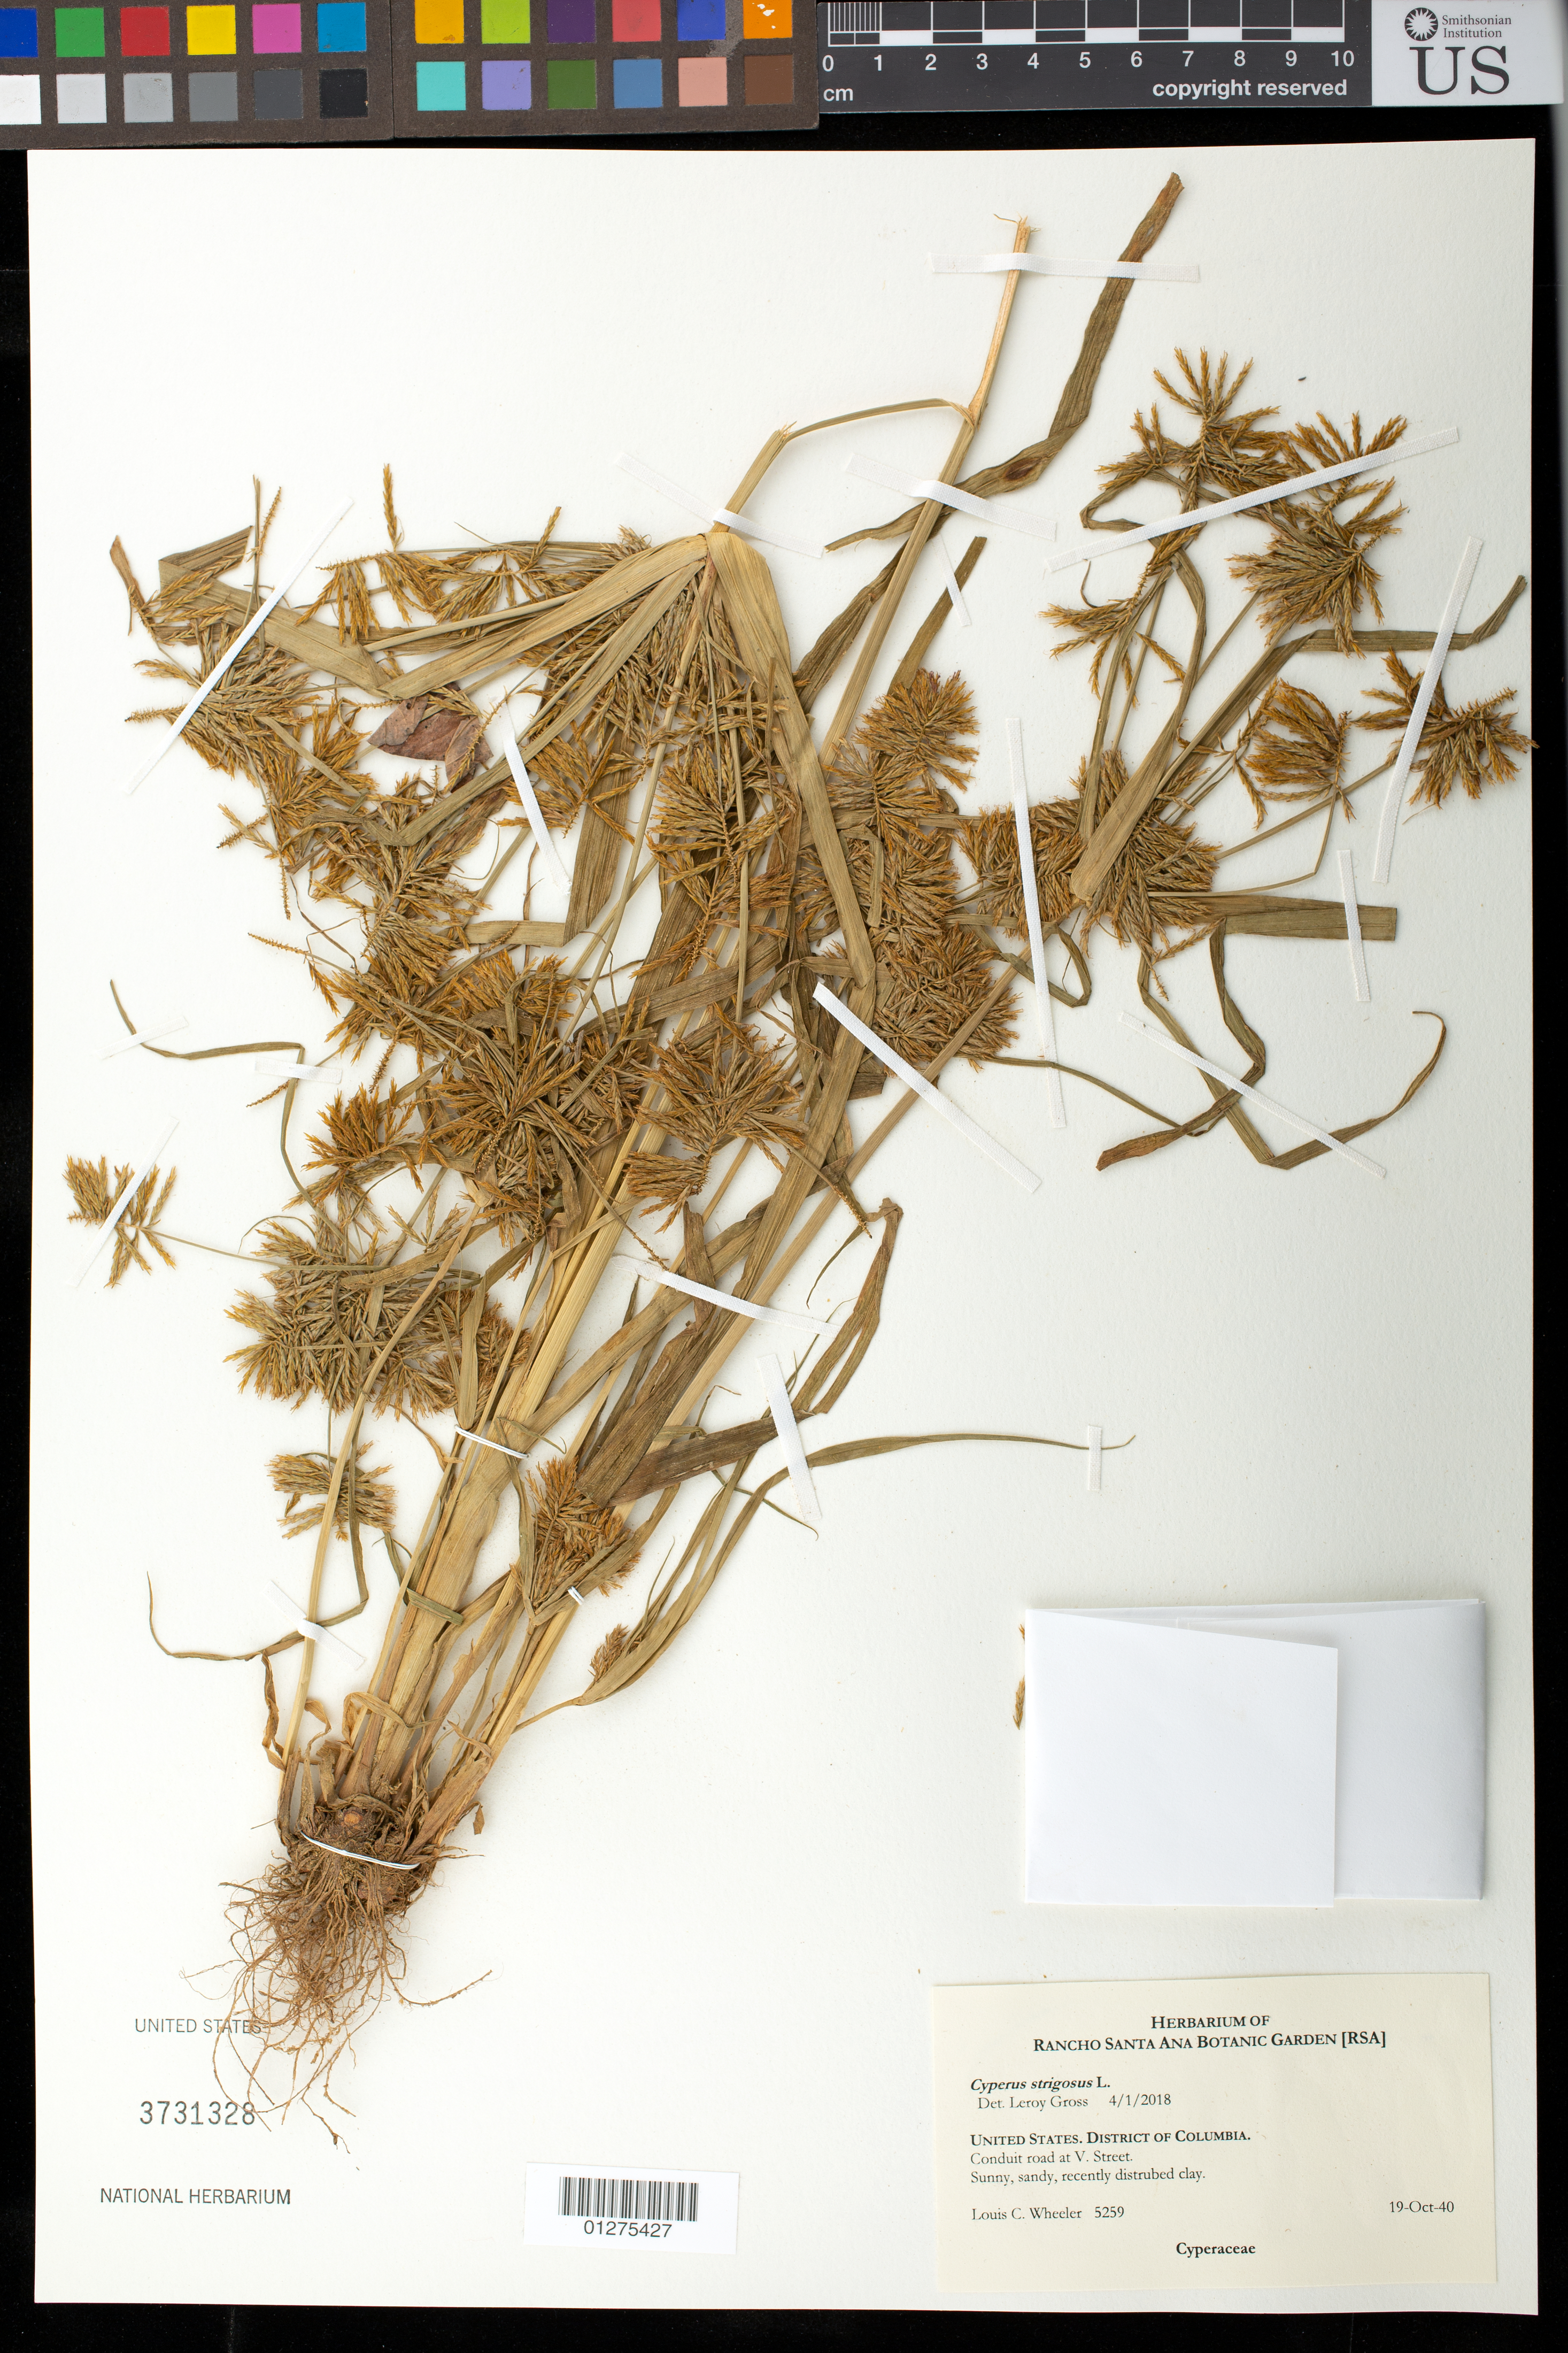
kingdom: Plantae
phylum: Tracheophyta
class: Liliopsida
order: Poales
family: Cyperaceae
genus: Cyperus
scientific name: Cyperus strigosus L.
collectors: L. C. Wheeler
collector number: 5259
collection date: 1940-10-19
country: United States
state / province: District of Columbia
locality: Conduit road at V. Street. Sunny, sandy, recently disturbed clay.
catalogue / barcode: US 3731328